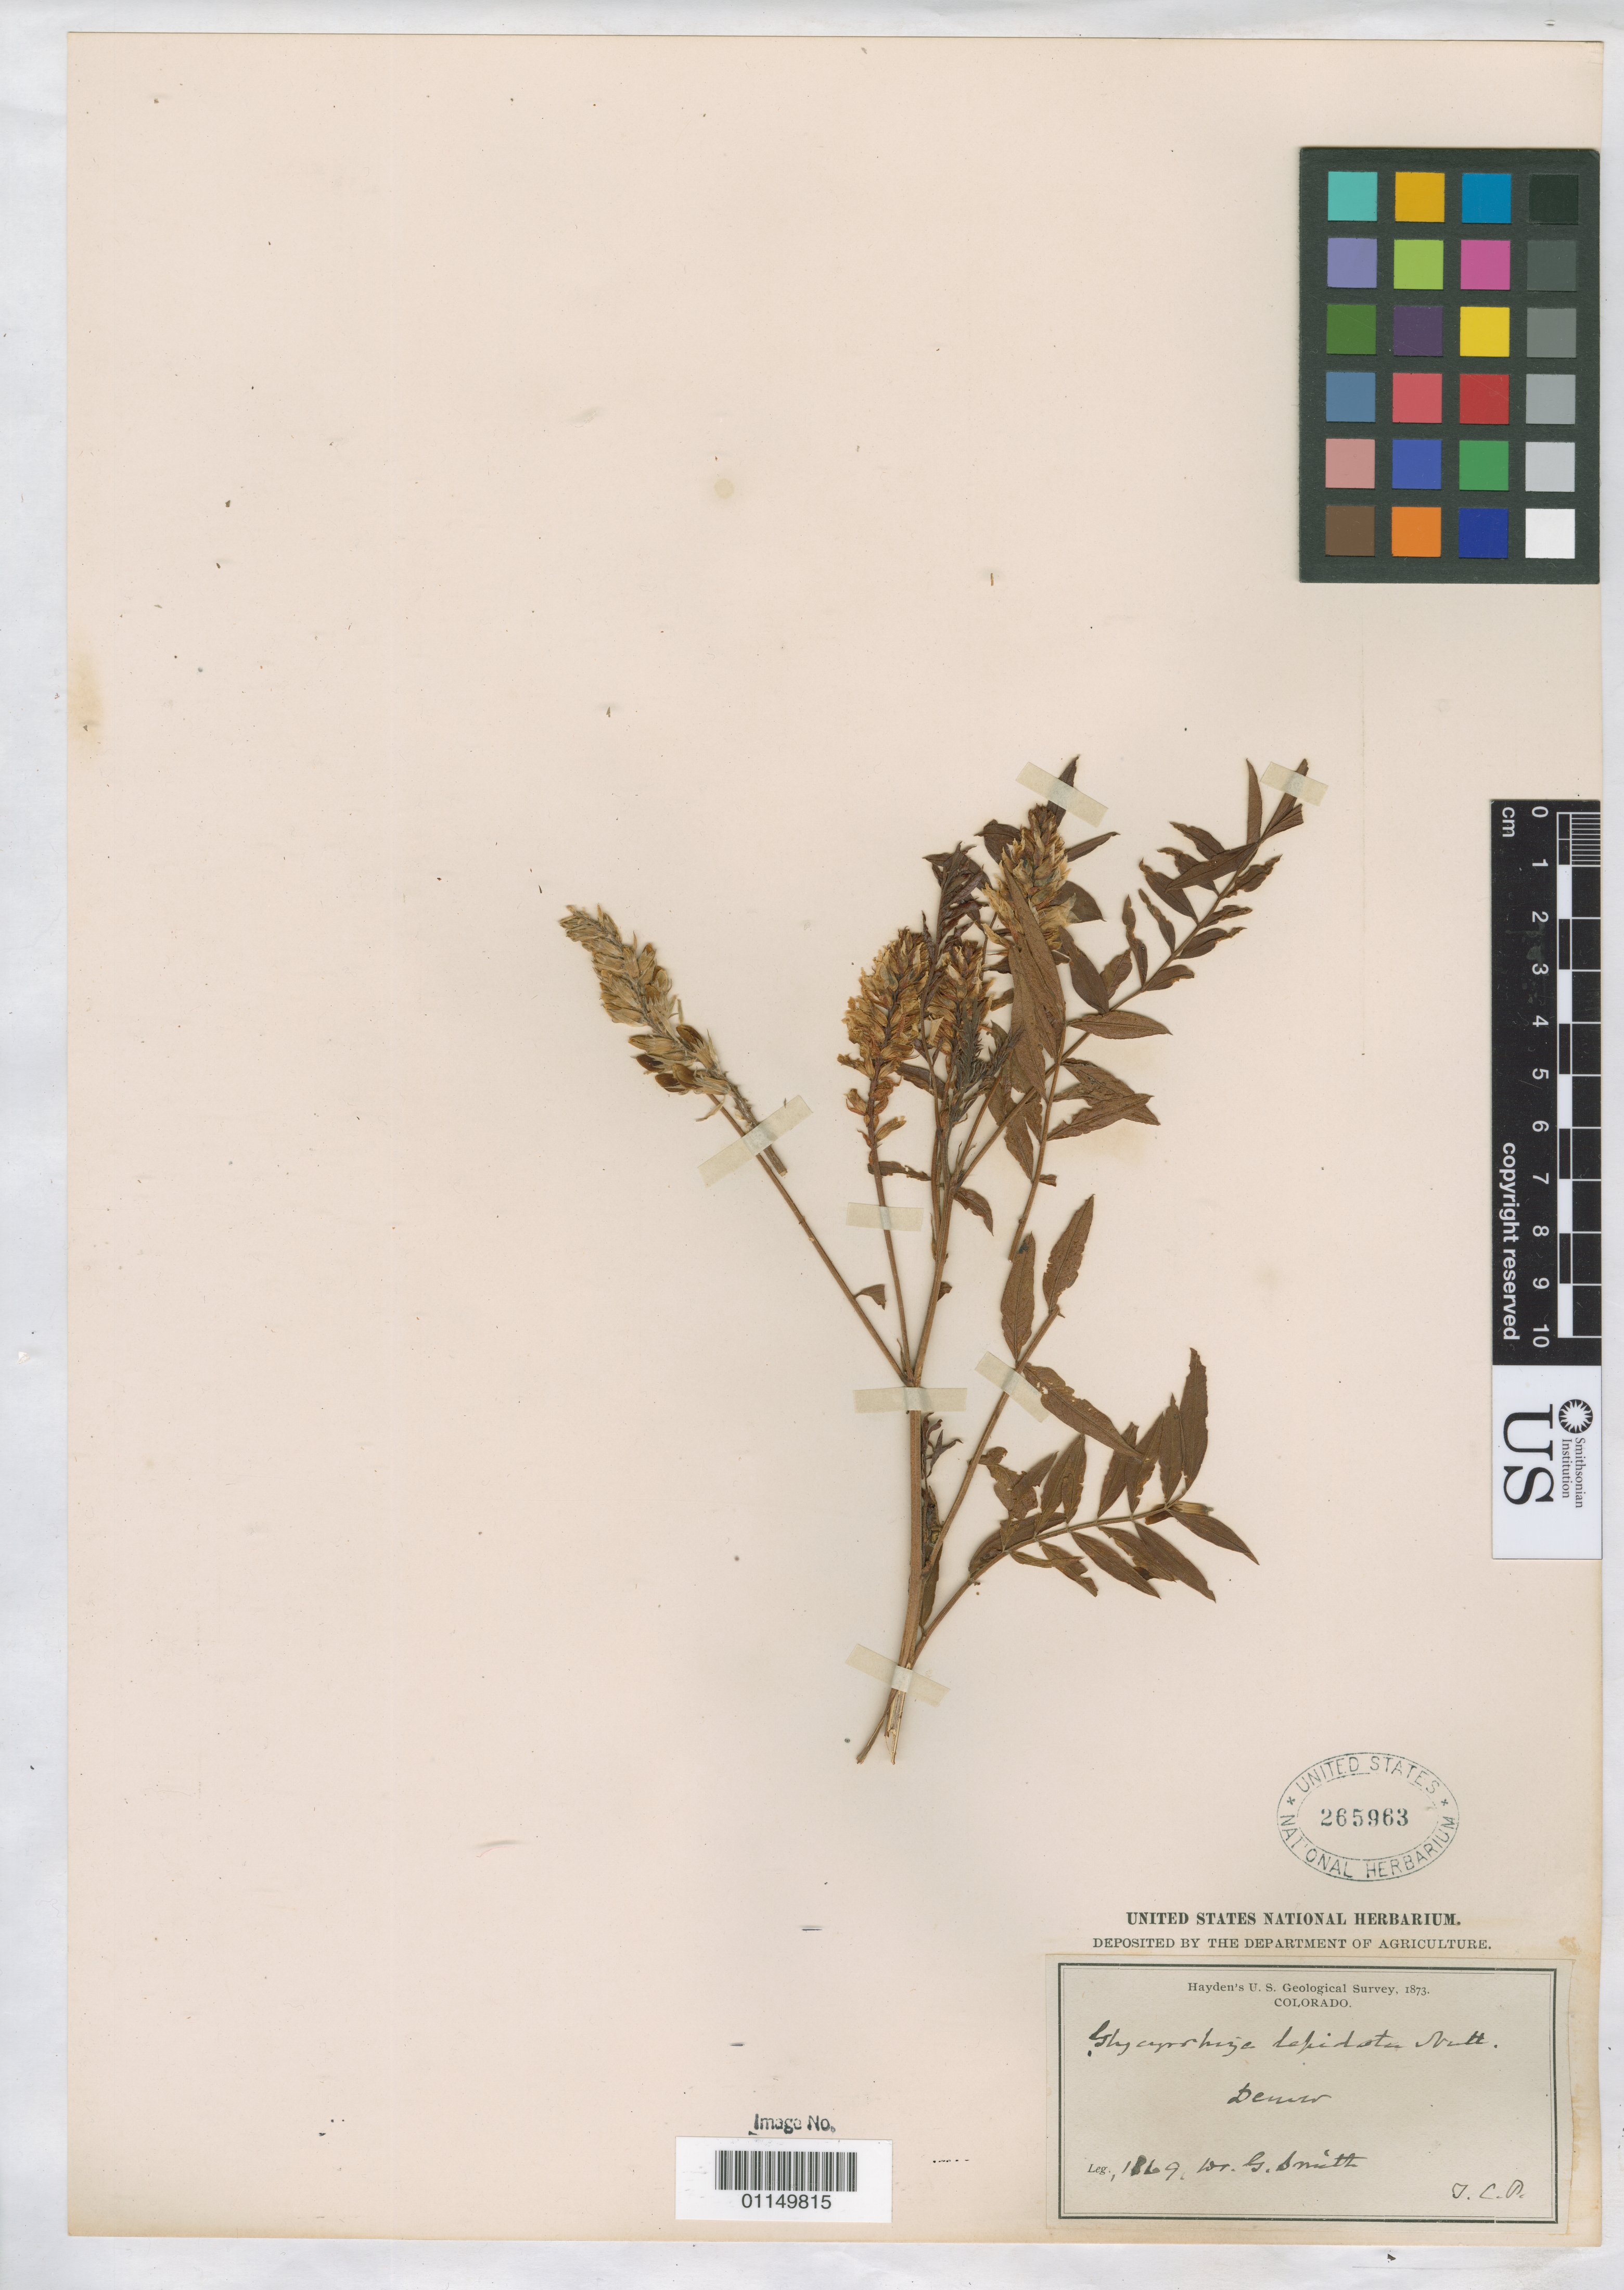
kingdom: Plantae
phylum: Tracheophyta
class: Magnoliopsida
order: Fabales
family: Fabaceae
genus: Glycyrrhiza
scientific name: Glycyrrhiza lepidota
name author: Pursh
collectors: G. Smith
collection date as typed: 1869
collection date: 1869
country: United States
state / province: Colorado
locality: Denver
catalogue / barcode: US 265963